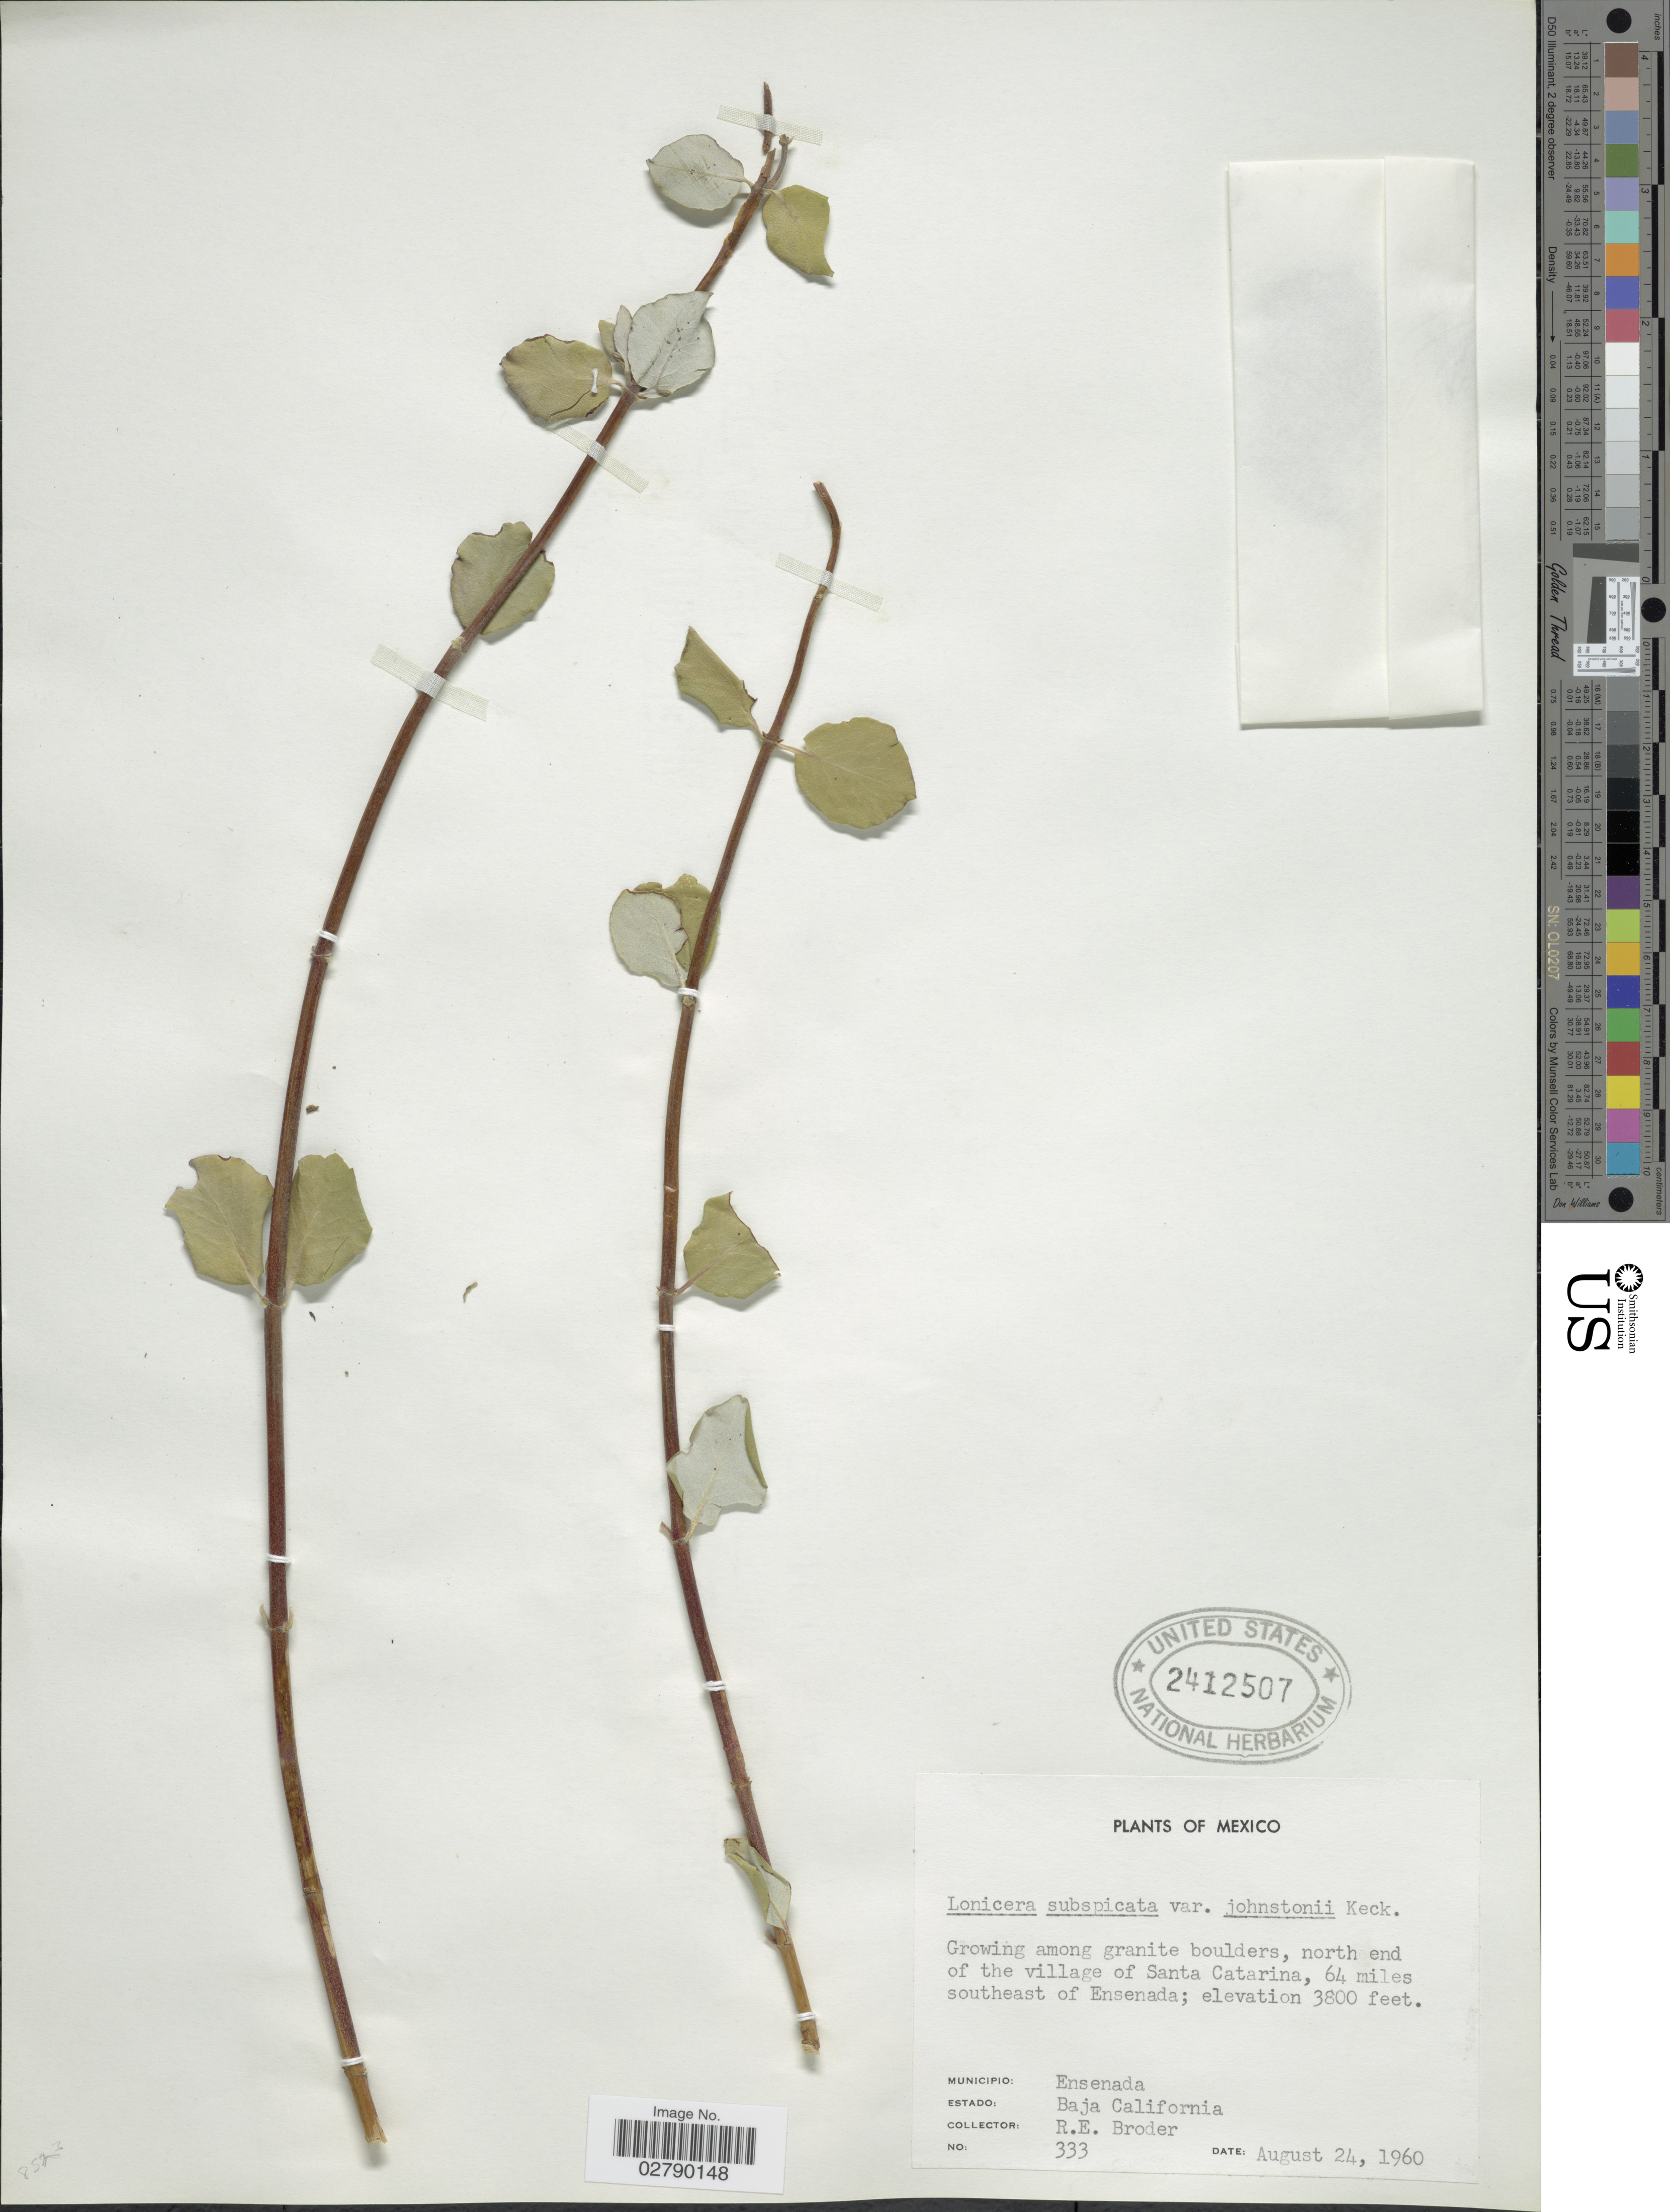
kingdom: Plantae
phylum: Tracheophyta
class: Magnoliopsida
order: Dipsacales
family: Caprifoliaceae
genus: Lonicera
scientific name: Lonicera subspicata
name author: Hook. & Arn.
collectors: R. Broder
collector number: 333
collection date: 1960-08-24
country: Mexico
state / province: Baja California Norte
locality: North end of the village of Santa Catarina, 64 miles southeast of Ensenada. Municipio: Ensenada.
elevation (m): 1158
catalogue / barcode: US 2412507